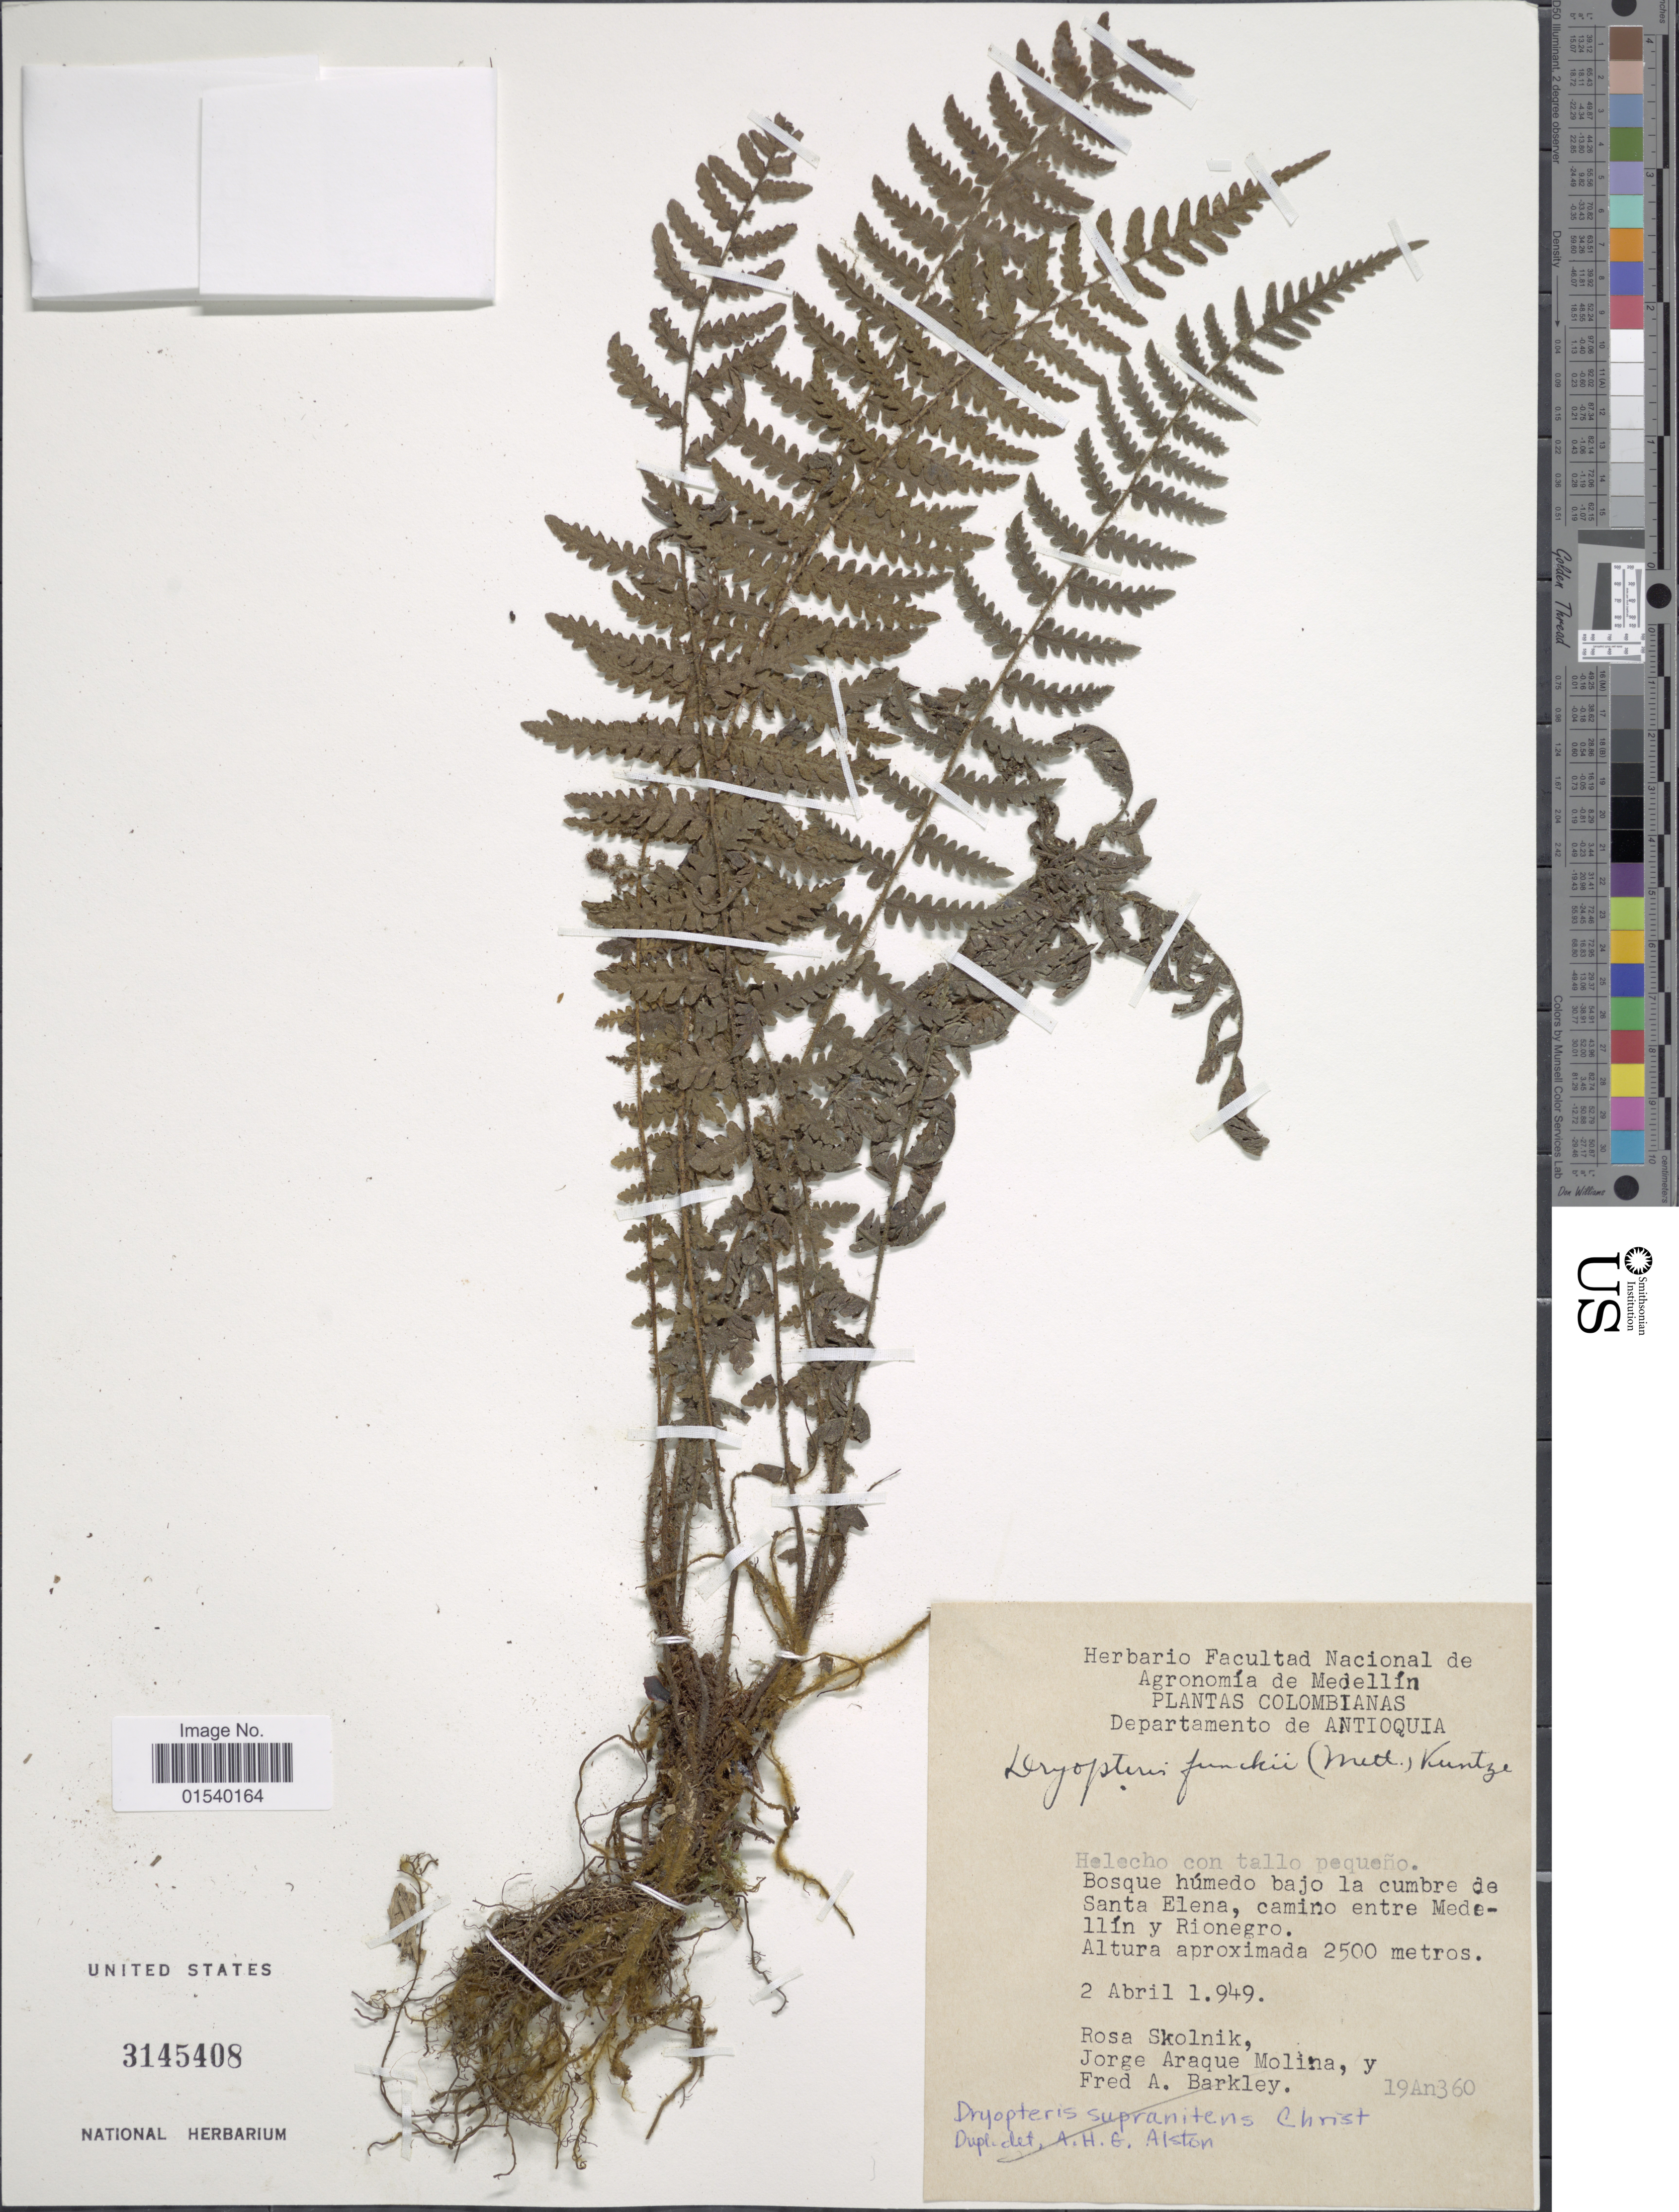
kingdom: Plantae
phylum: Tracheophyta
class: Polypodiopsida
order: Polypodiales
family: Thelypteridaceae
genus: Amauropelta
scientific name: Amauropelta funckii (Mett.) comb. nov., ined. 2015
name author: (Mett.)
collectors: R. Skolnik, J. Araque Molina & F. A. Barkley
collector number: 19An360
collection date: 1949-04-02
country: Colombia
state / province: Antioquia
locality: Departamento de Antioquia, Bosque húmedo bajo la cumbre de Santa Elena, camino entre Medellín y Rionegro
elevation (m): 2500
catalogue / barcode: US 3145408